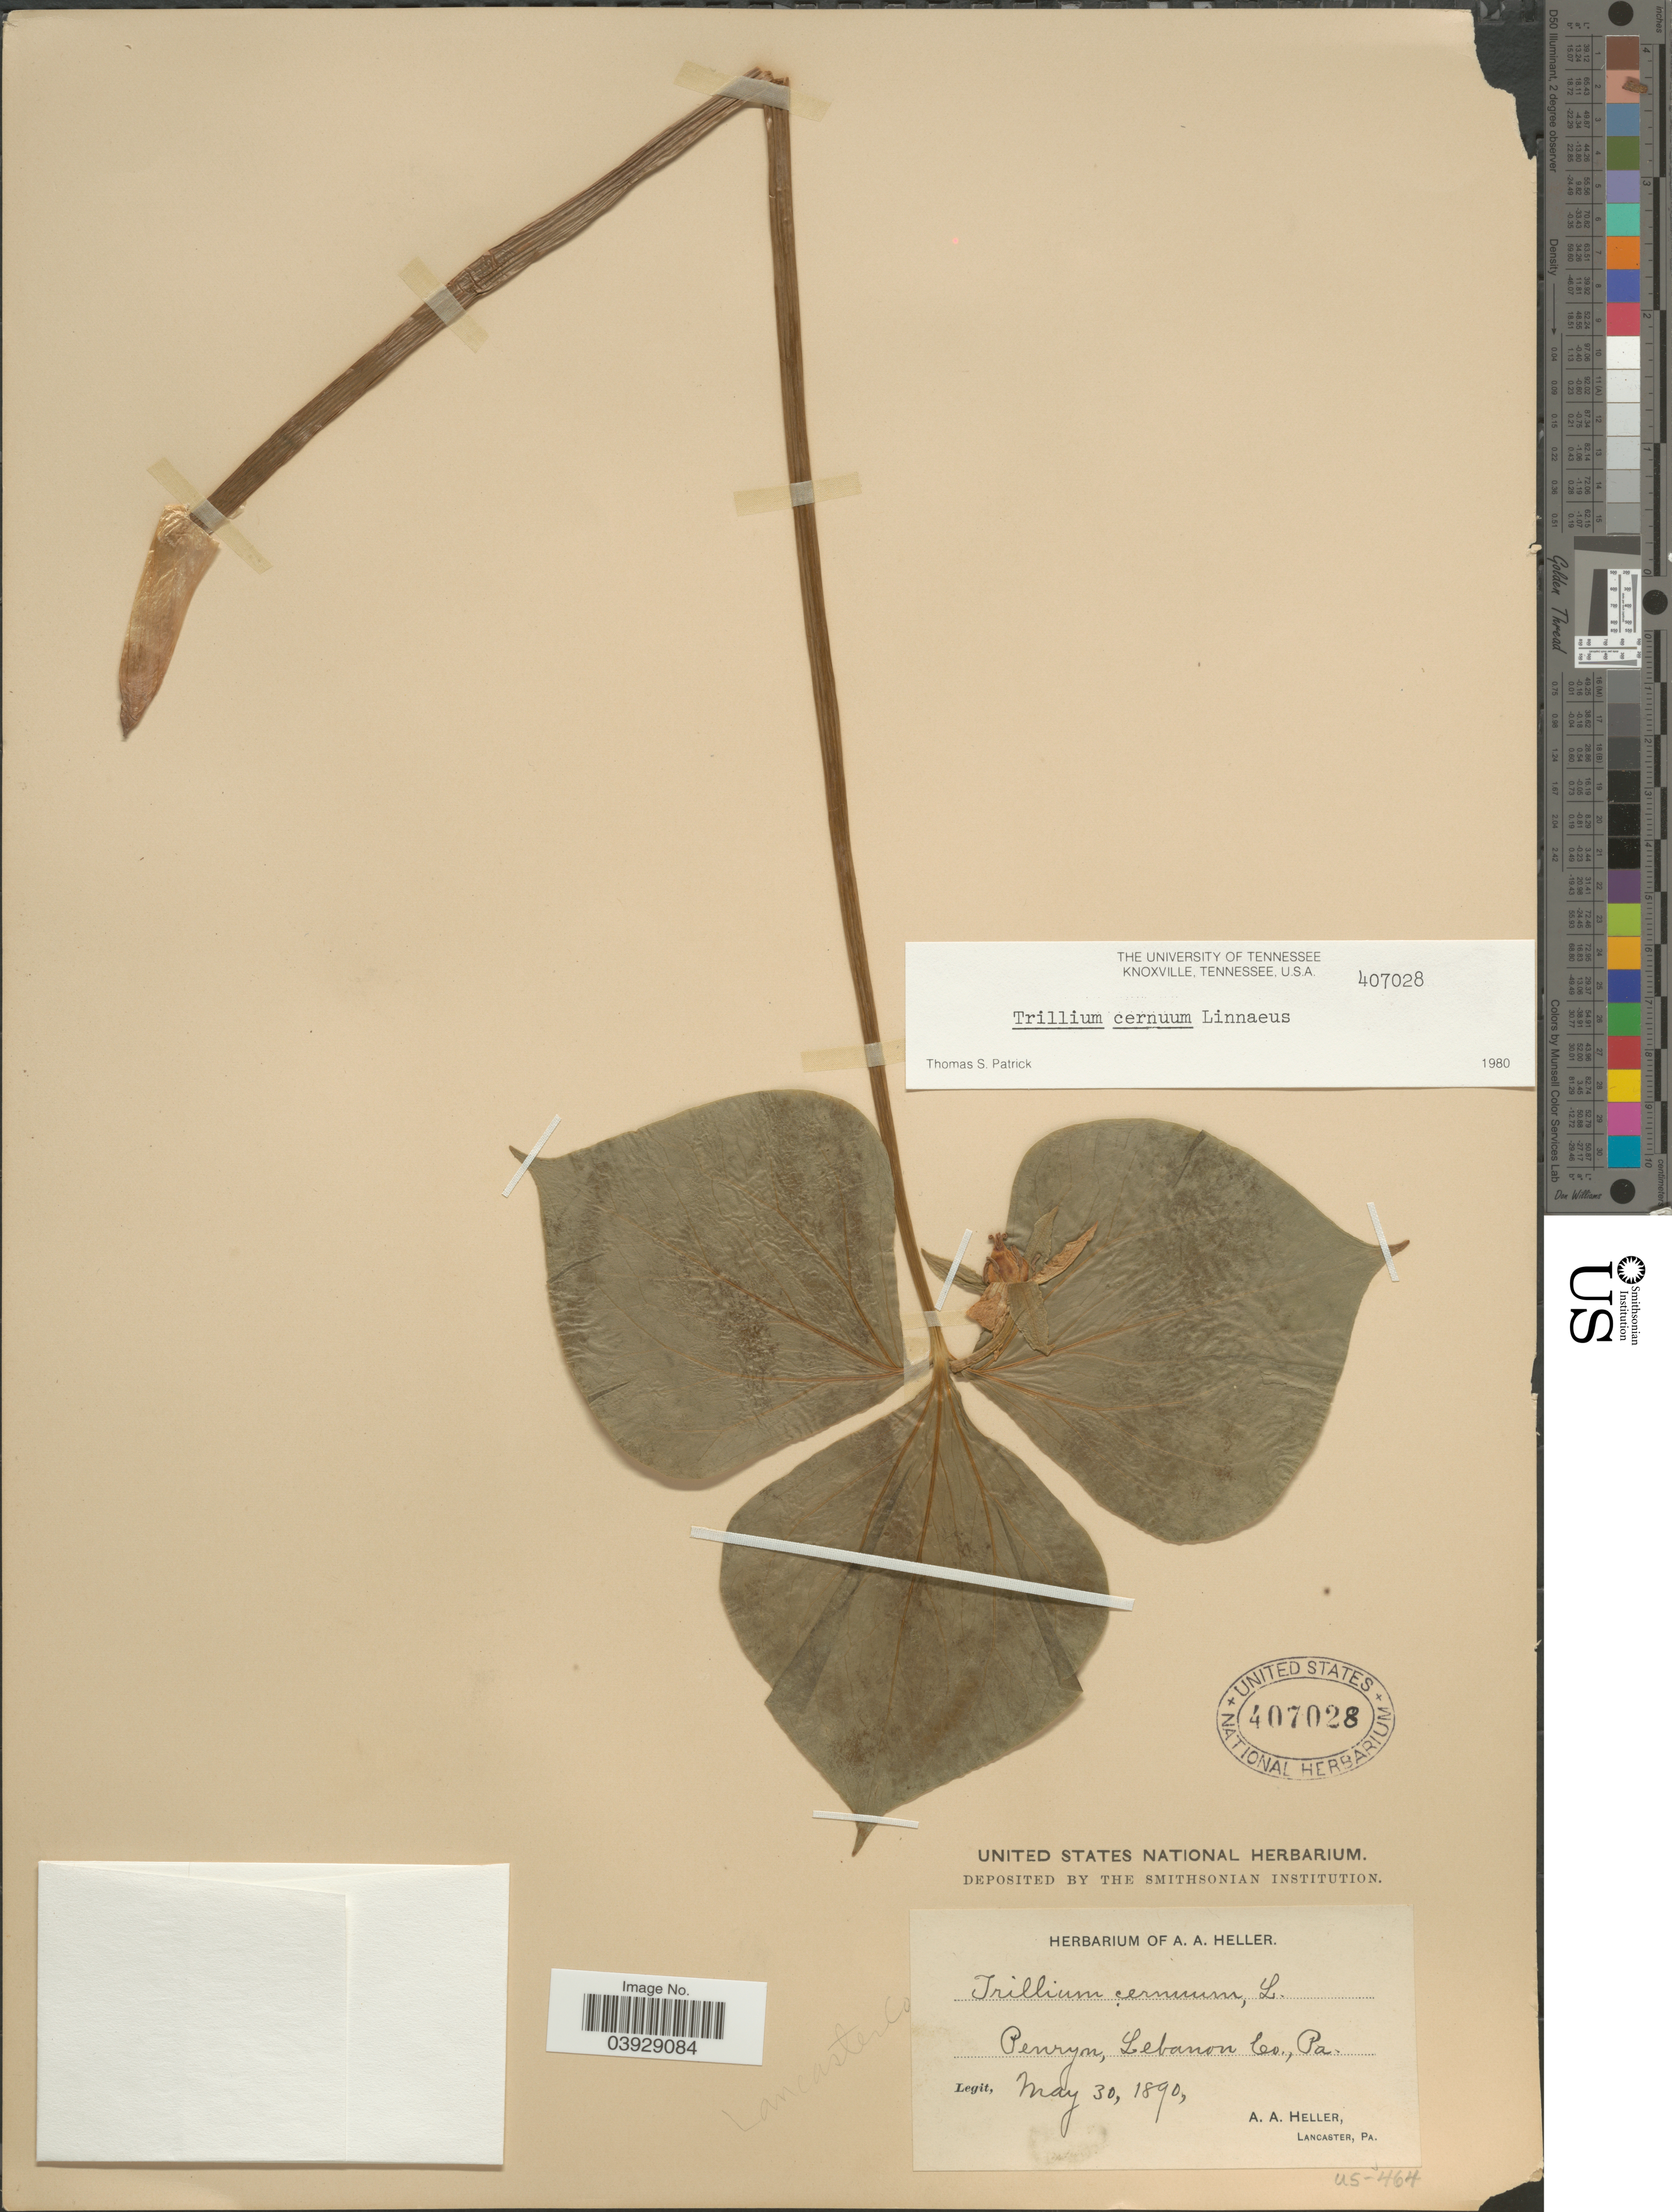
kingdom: Plantae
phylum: Tracheophyta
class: Liliopsida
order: Liliales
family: Melanthiaceae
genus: Trillium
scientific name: Trillium cernuum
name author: L.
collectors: A. A. Heller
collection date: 1890-05-30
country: United States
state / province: Pennsylvania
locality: Penryn, Lebanon Co.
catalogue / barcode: US 407028